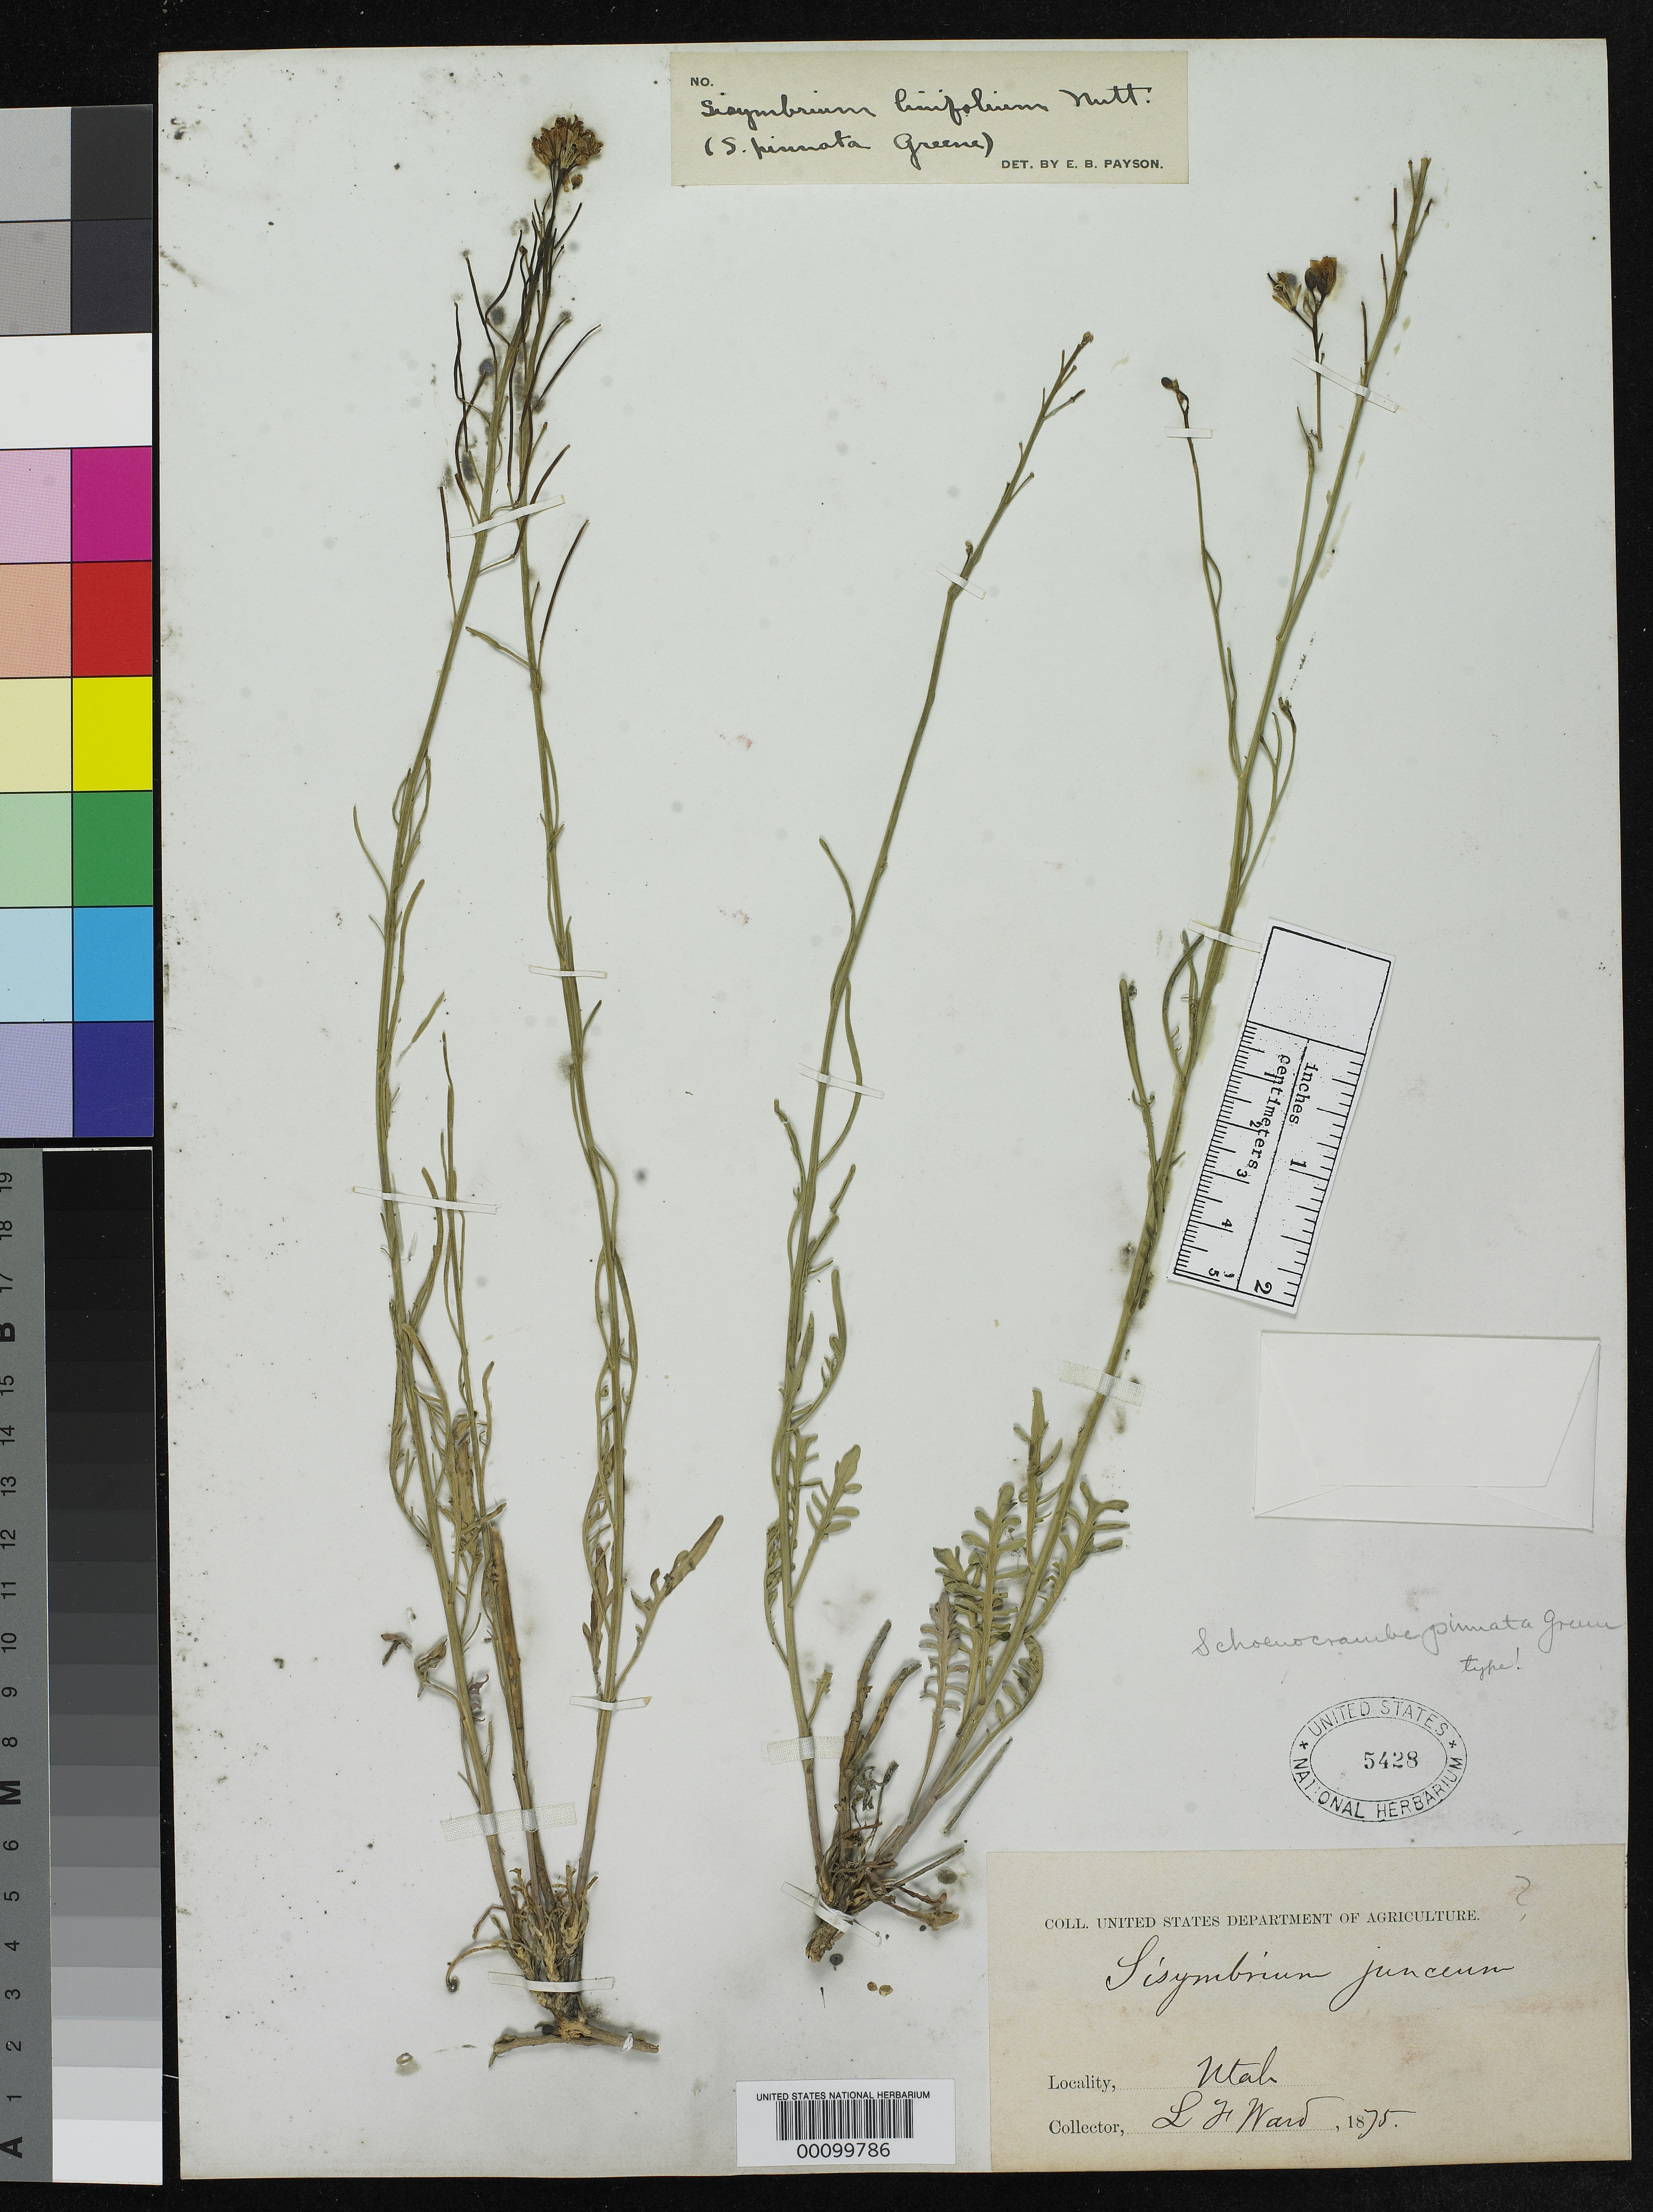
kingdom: Plantae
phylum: Tracheophyta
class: Magnoliopsida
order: Brassicales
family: Brassicaceae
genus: Schoenocrambe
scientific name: Schoenocrambe pinnata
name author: Greene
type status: Holotype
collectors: L. F. Ward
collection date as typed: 1875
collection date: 1875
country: United States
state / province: Utah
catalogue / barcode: US 5428